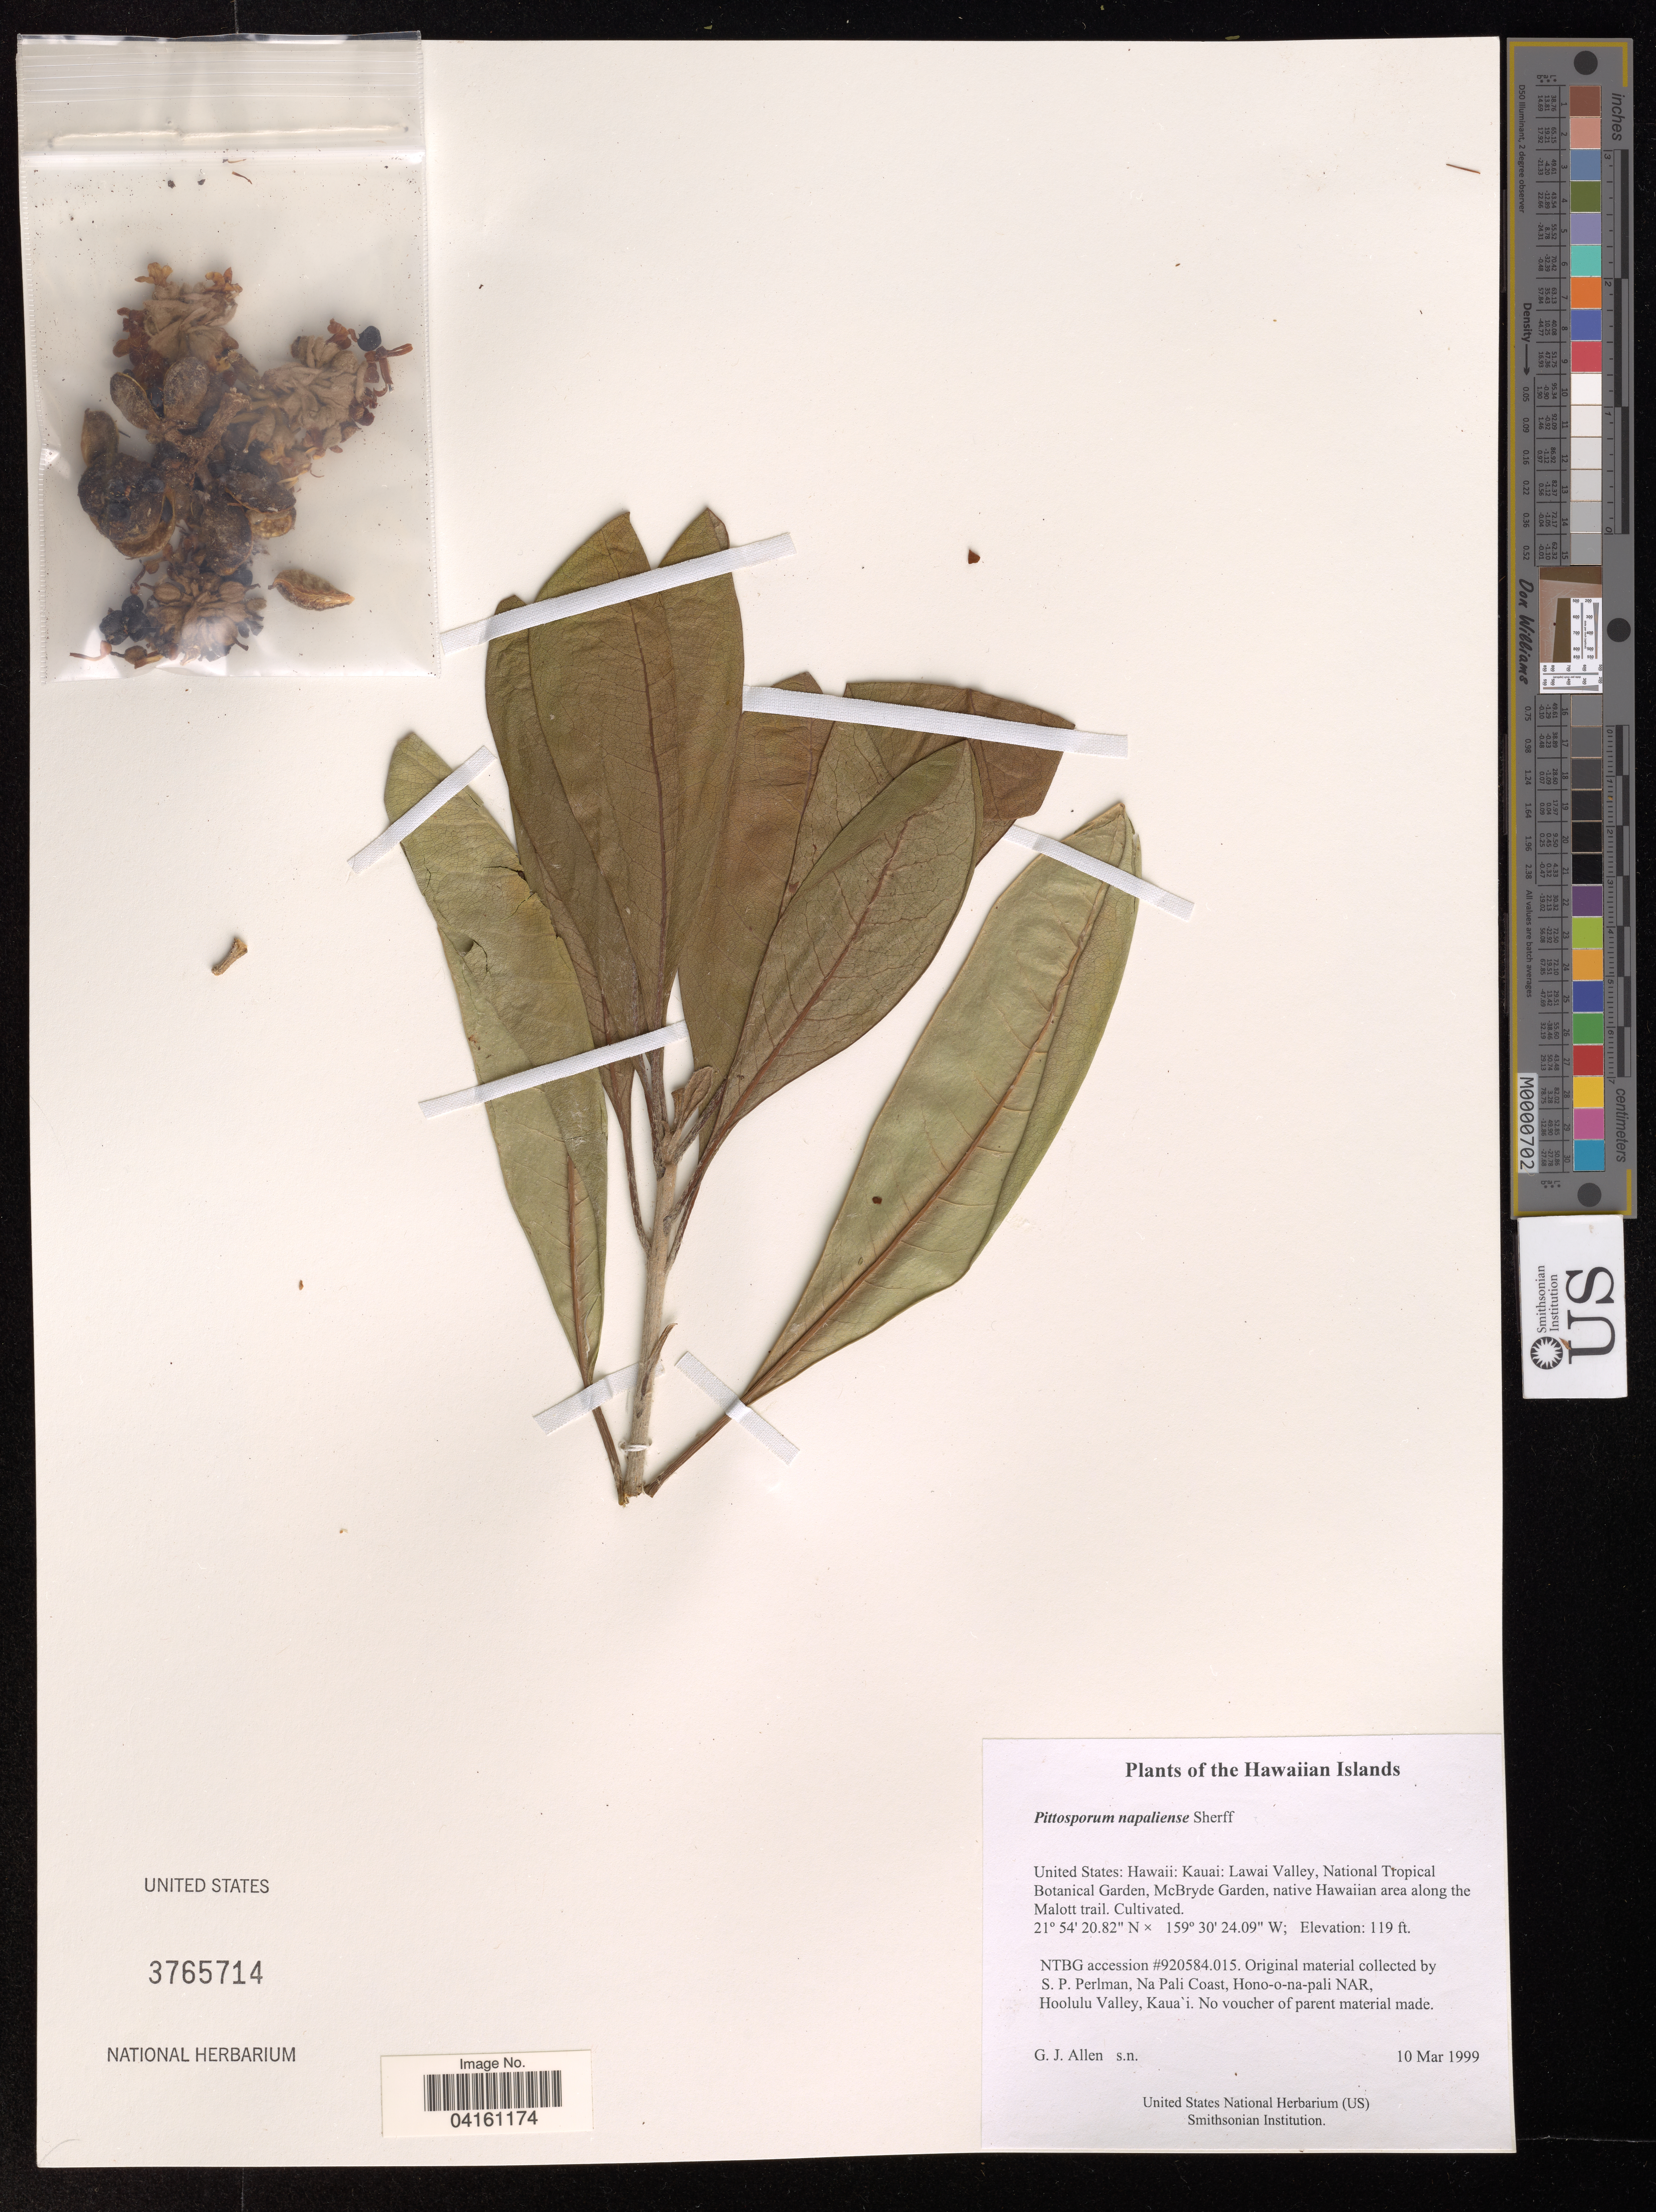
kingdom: Plantae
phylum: Tracheophyta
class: Magnoliopsida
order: Apiales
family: Pittosporaceae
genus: Pittosporum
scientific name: Pittosporum napaliense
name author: Sherff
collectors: G. Allen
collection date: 1999-03-10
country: United States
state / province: Hawaii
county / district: Kauai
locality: United States: Hawaii: Kauai. Lawai Valley, National Tropical Botanical Garden, McBryde Garden, native Hawaiian area along the Malott trail.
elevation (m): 36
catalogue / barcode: US 3765714